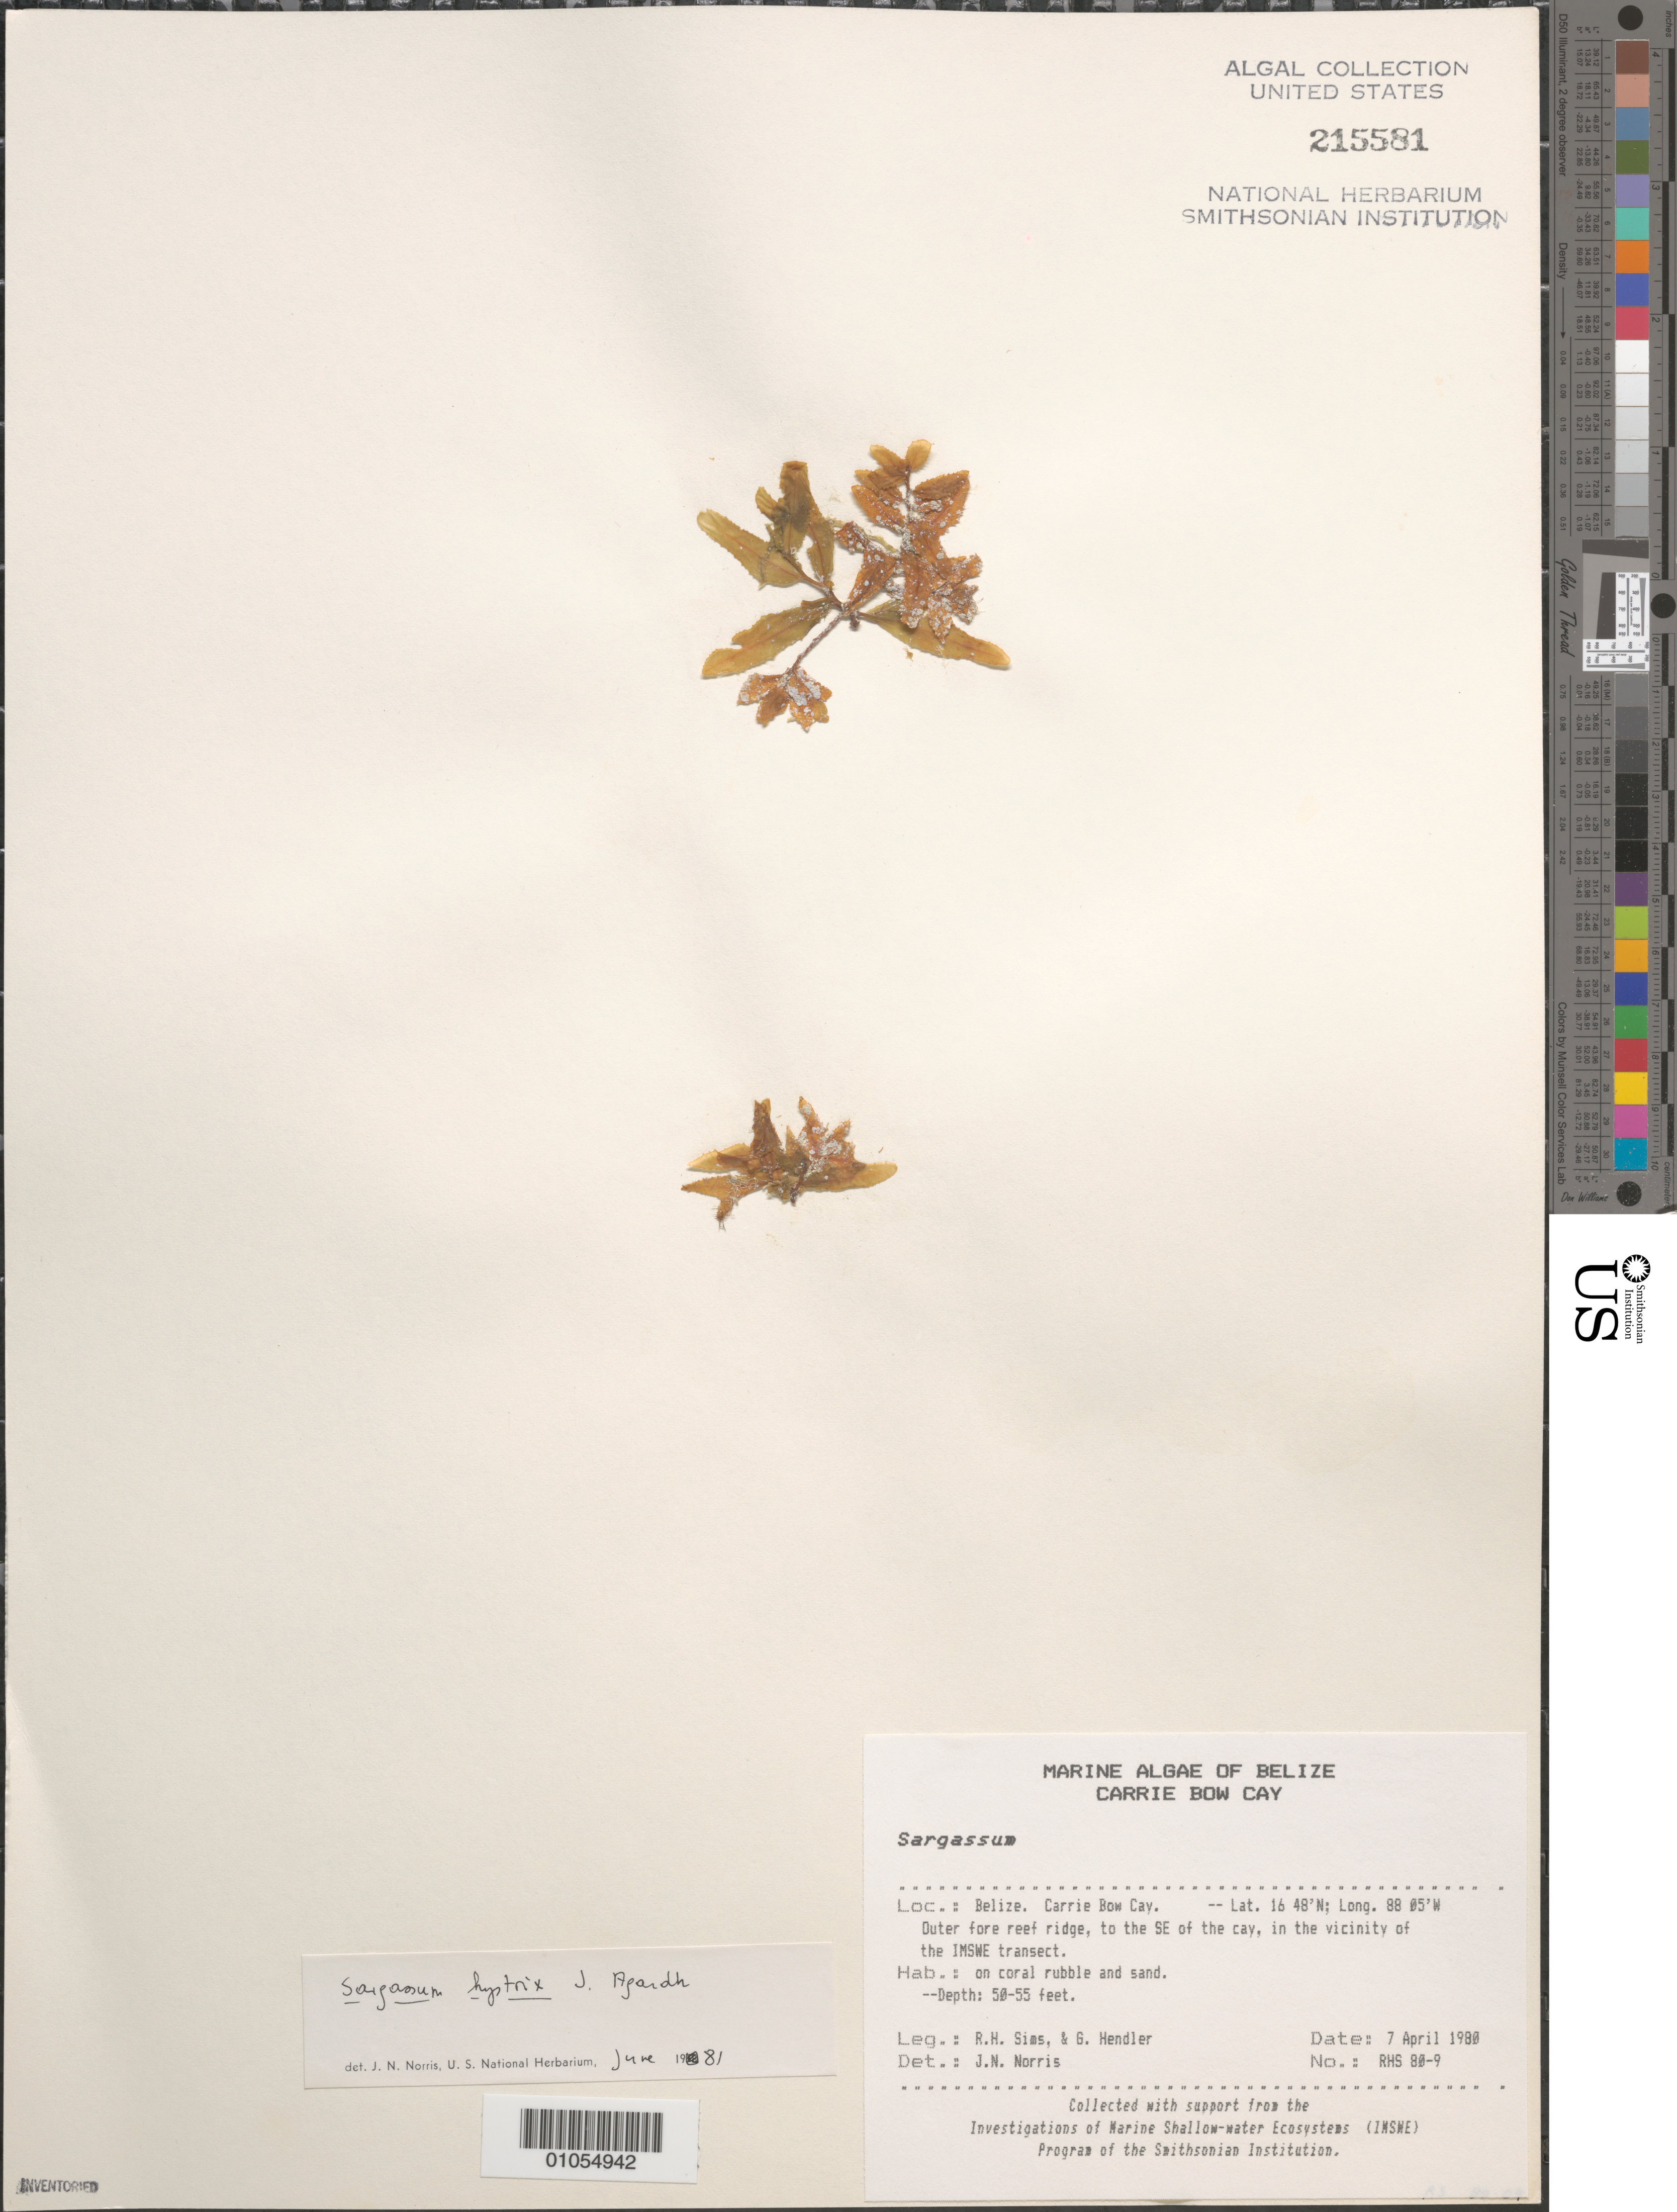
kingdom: Chromista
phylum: Ochrophyta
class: Phaeophyceae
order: Fucales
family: Sargassaceae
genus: Sargassum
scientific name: Sargassum hystrix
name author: J. Agardh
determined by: Norris, James N.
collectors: R. H. Sims & G. Hendler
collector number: RHS 80-9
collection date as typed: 07 Apr 1980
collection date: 1980-04-07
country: Belize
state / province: Stann Creek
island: Carrie Bow Cay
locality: Outer fore reef ridge to southeast of Carrie Bow Cay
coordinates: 16 48'N, 88 05'W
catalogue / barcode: US 215581